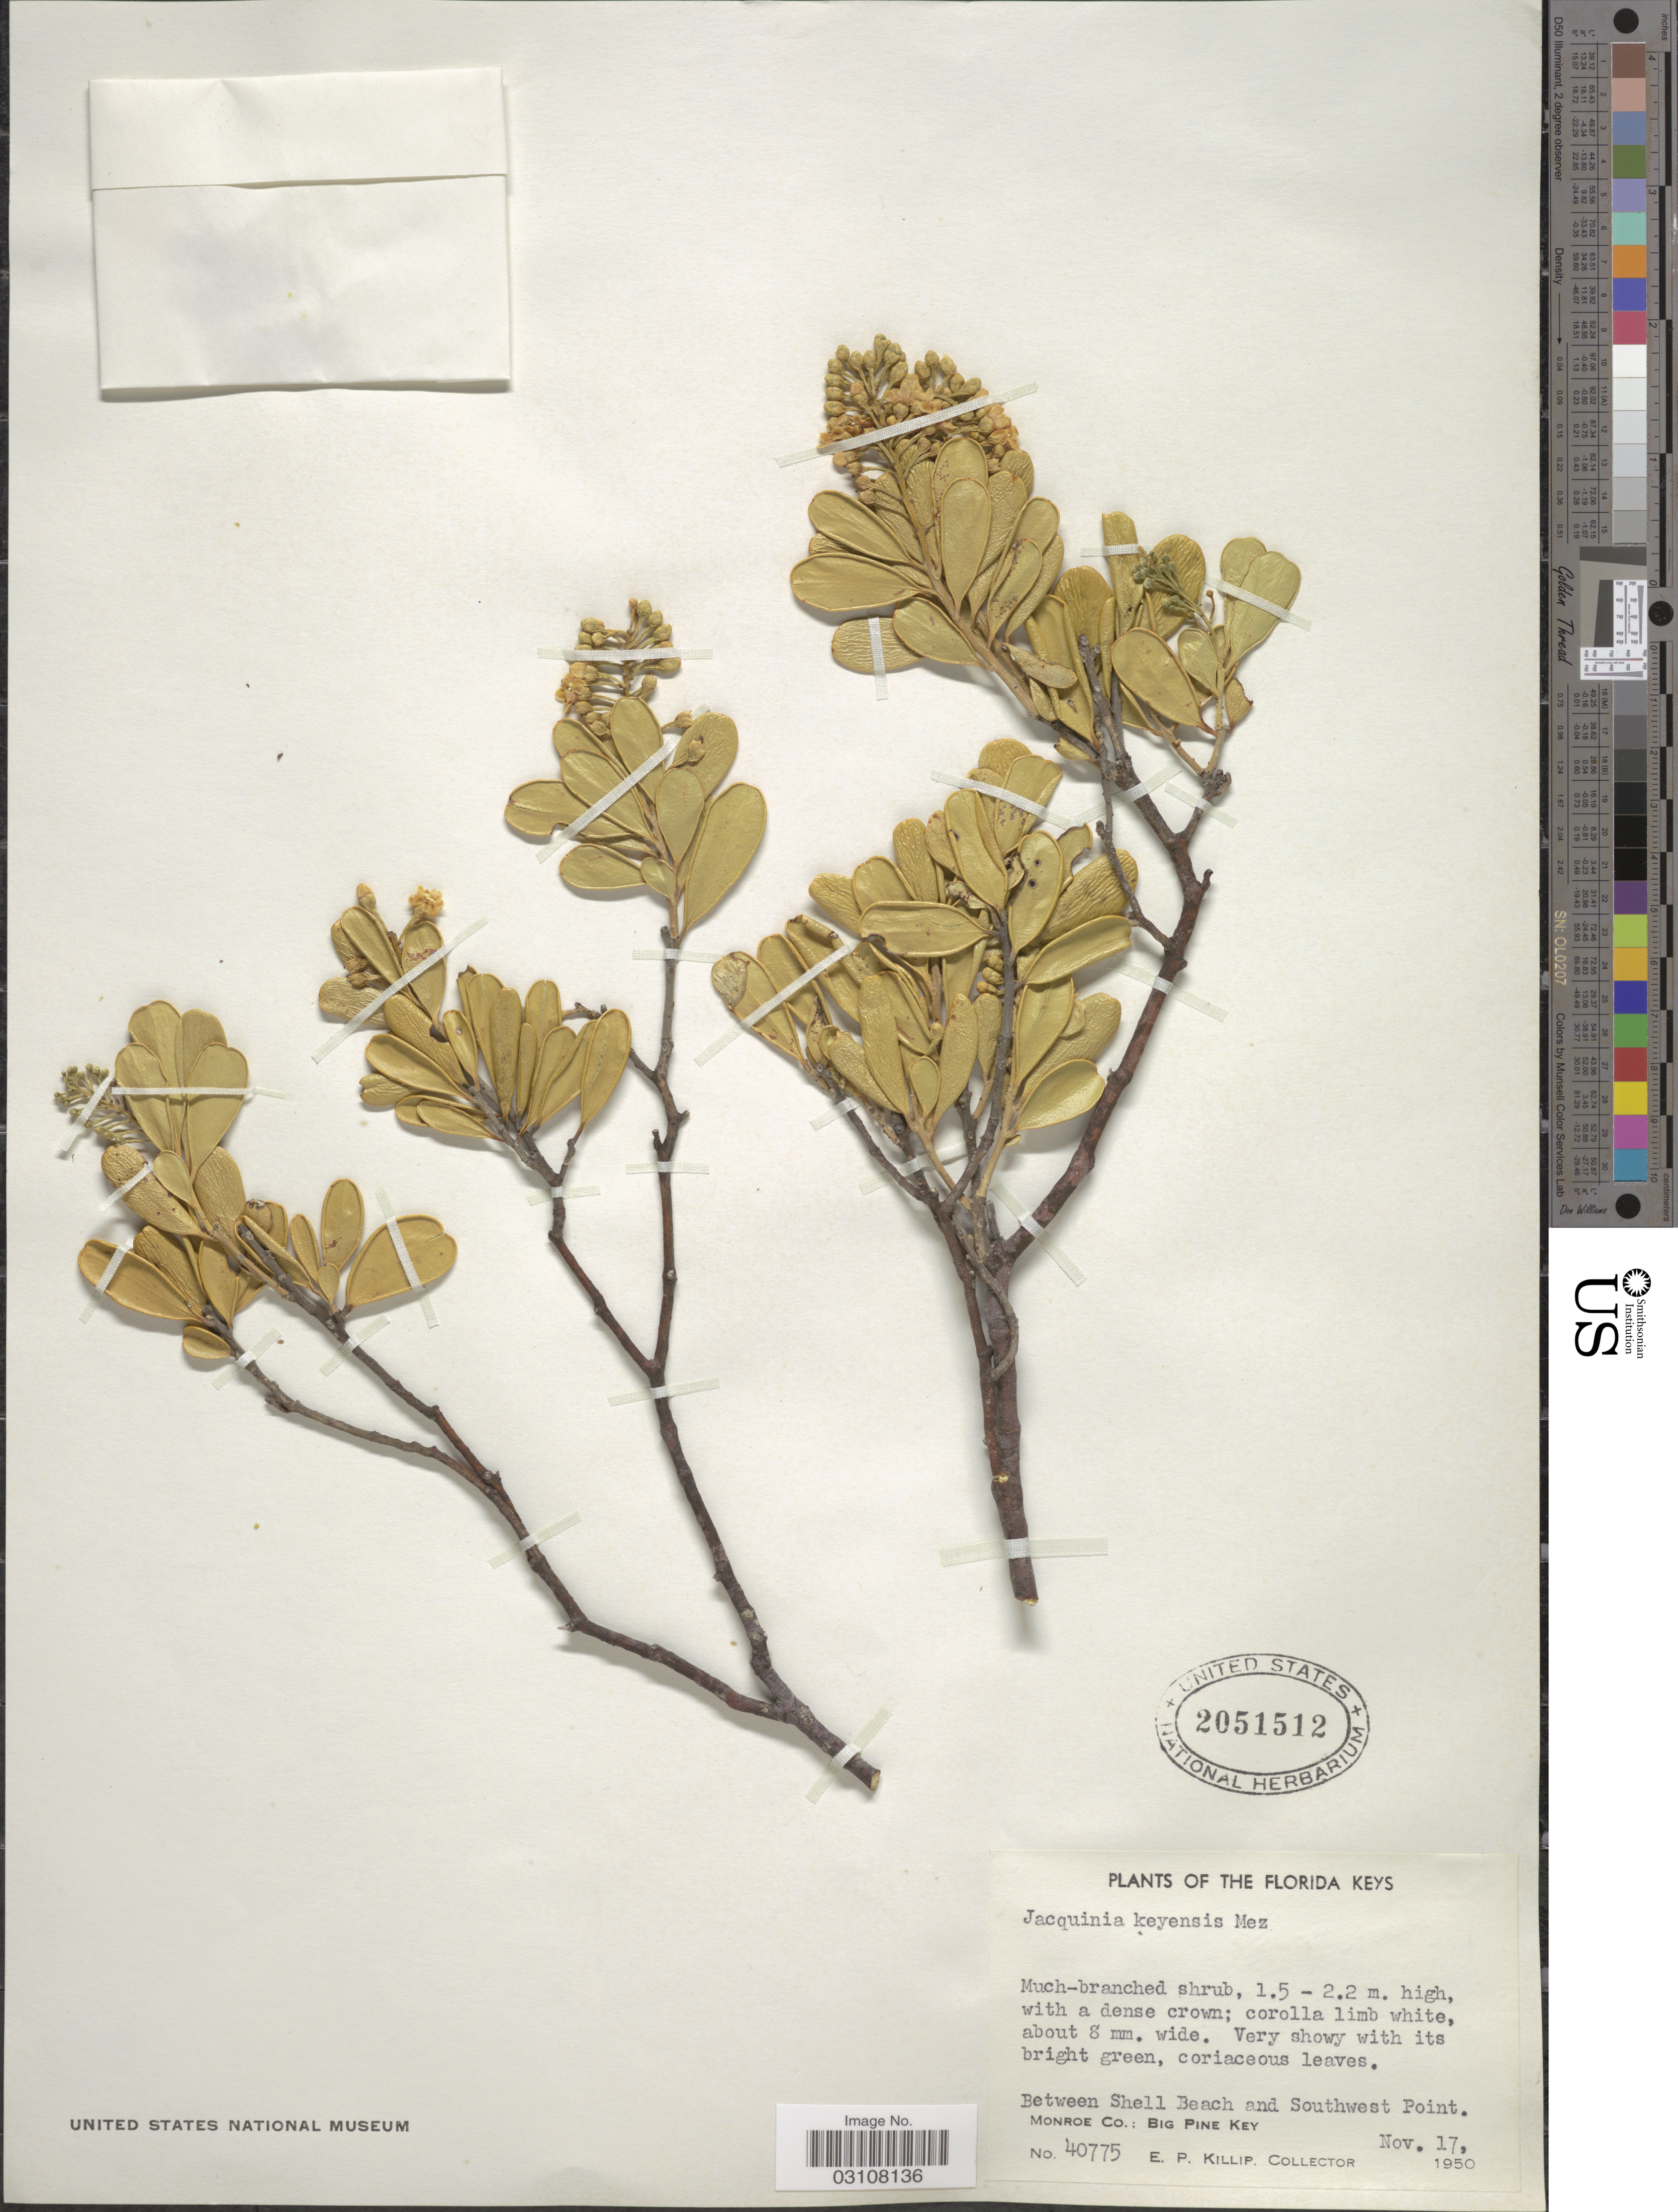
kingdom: Plantae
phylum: Tracheophyta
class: Magnoliopsida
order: Ericales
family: Primulaceae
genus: Jacquinia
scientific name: Jacquinia keyensis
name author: Mez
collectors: E. P. Killip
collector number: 40775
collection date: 1950-11-17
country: United States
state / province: Florida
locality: The Florida Keys, Between Shell Beach and Southwest Point. Monroe Co.: Big Pine Key.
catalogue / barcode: US 2051512